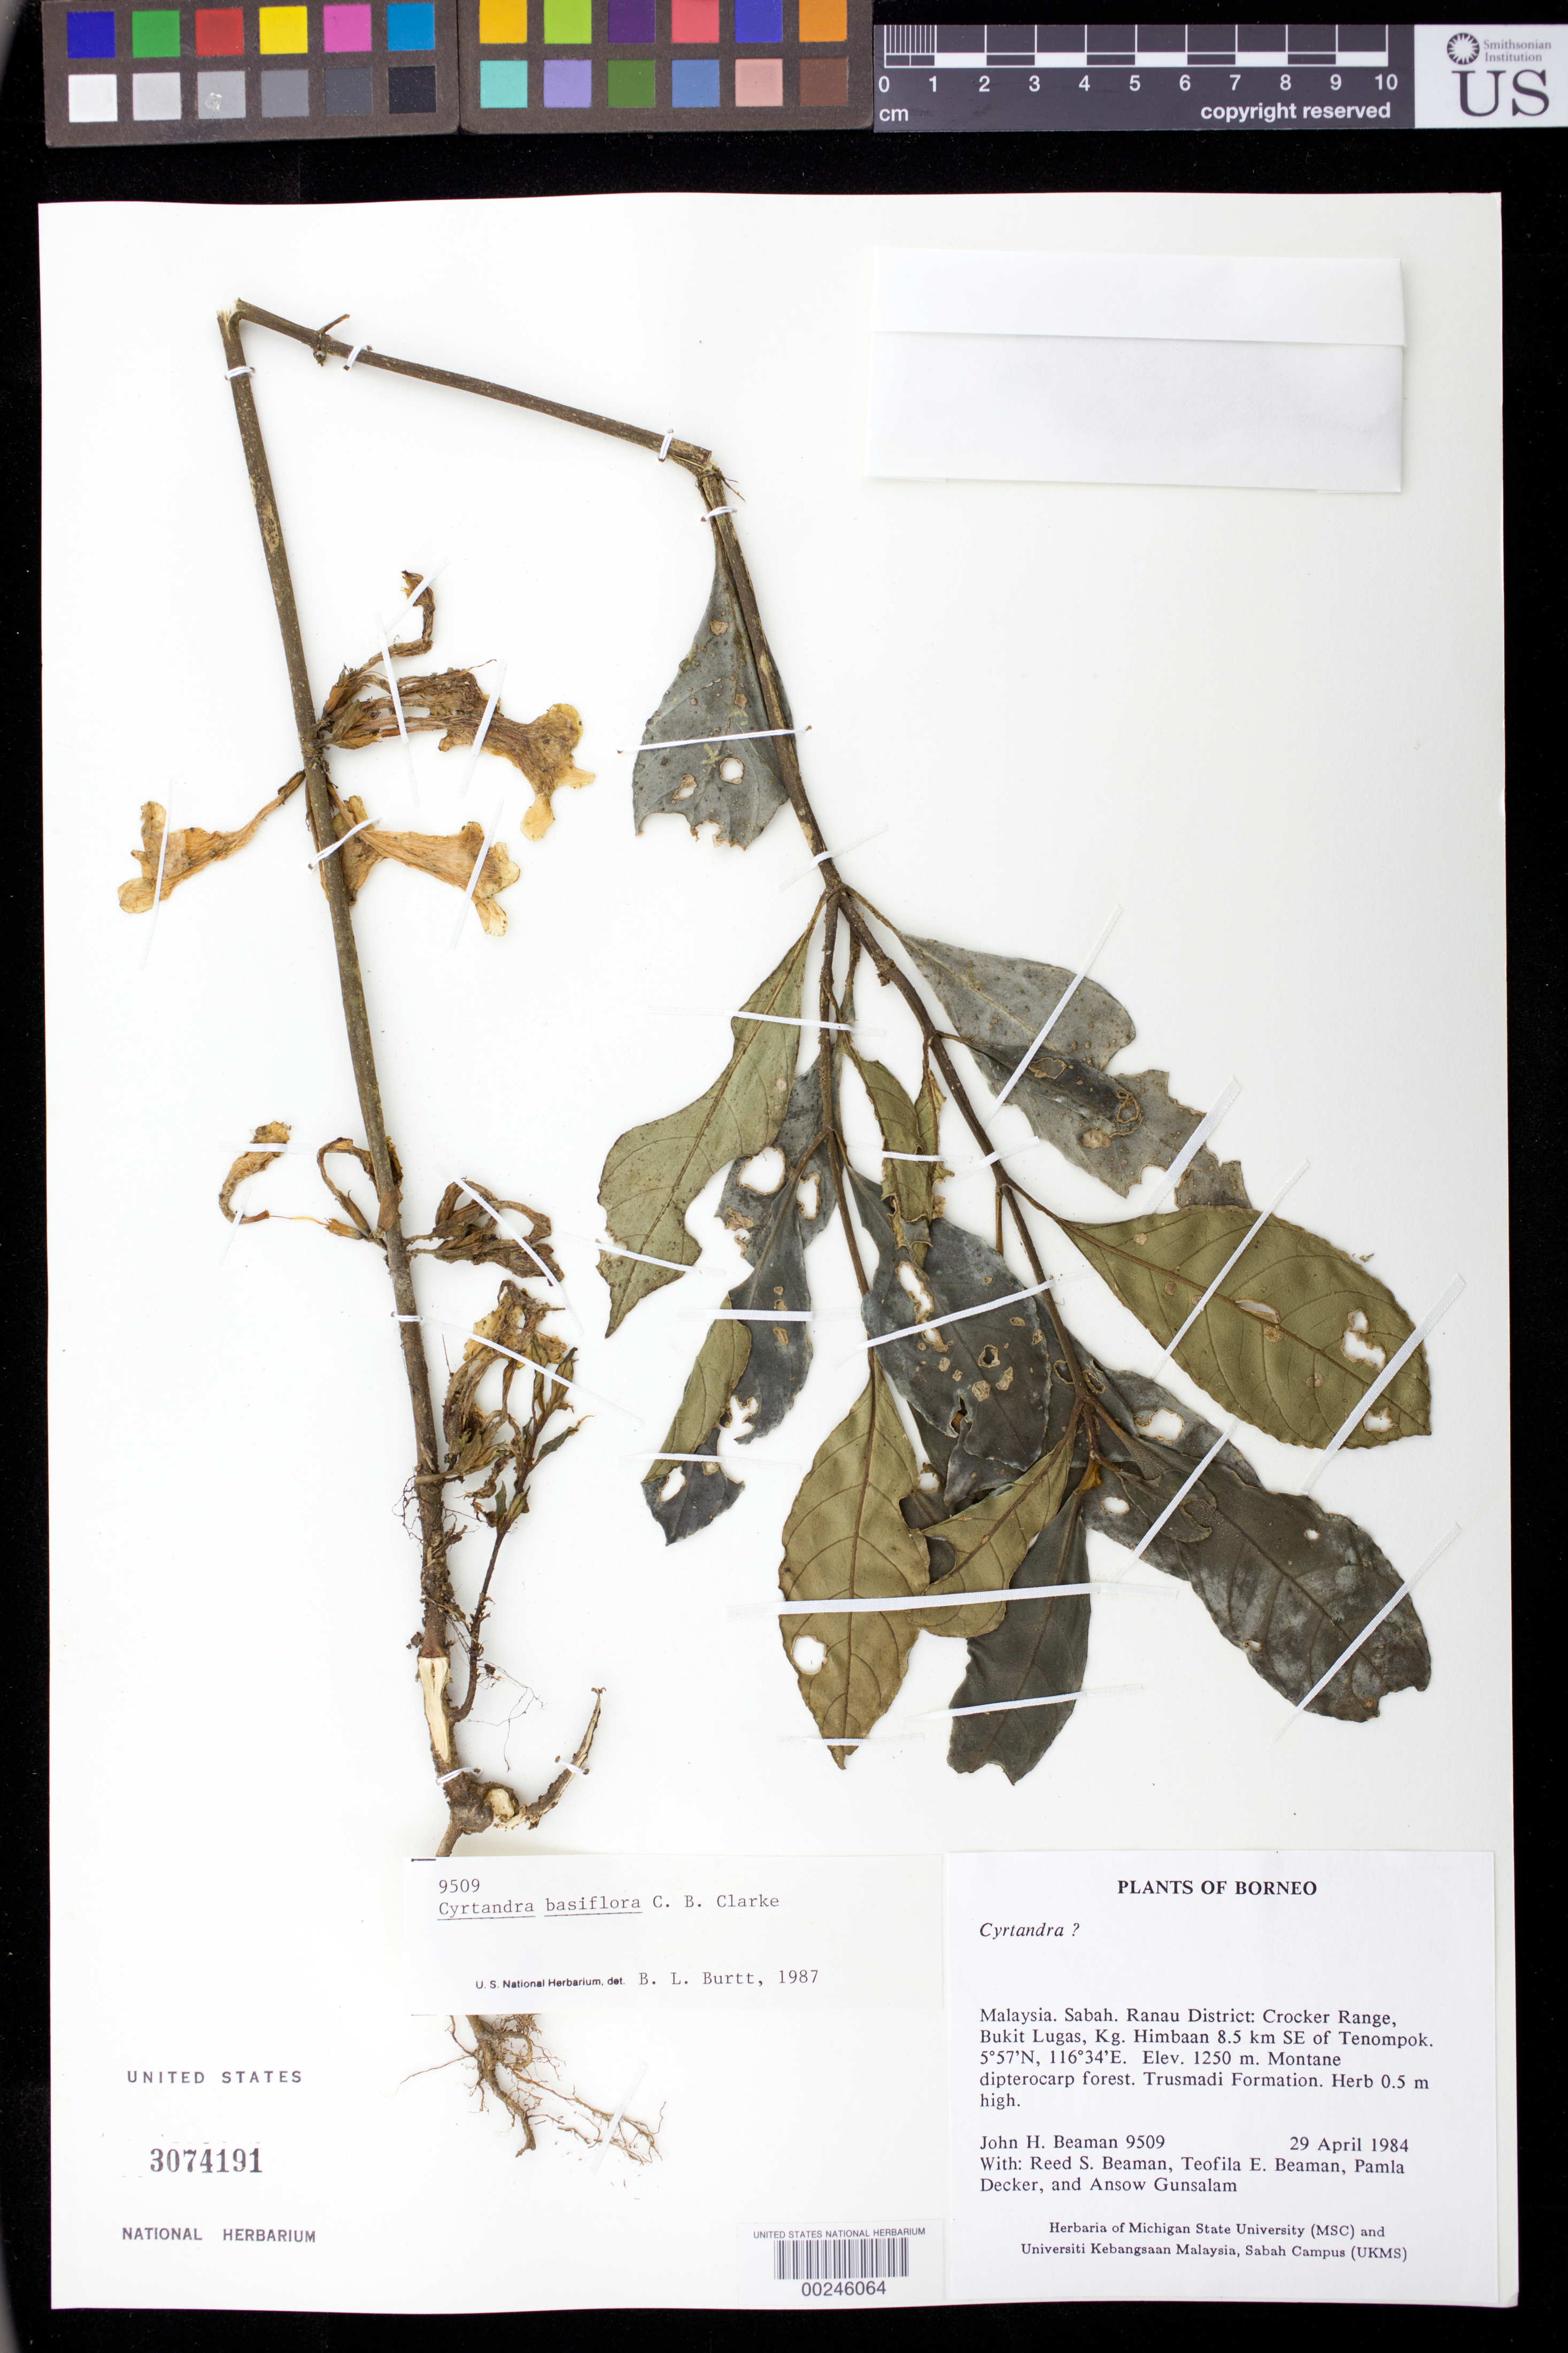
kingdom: Plantae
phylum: Tracheophyta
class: Magnoliopsida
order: Lamiales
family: Gesneriaceae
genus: Cyrtandra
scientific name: Cyrtandra basiflora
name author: C.B. Clarke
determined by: Burtt, B. L.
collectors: J. H. Beaman, R. S. Beaman, T. E. Beaman, P. Decker & A. Gunsalam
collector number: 9509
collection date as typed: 29 Apr 1984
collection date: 1984-04-29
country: Malaysia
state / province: Sabah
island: Borneo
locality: Ranau dist, crocker range, bukit lugas, kg himbaan 8.5 km se of tenompok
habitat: Montane dipterocarp forest, trusmadi formation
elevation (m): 1250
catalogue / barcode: US 3074191